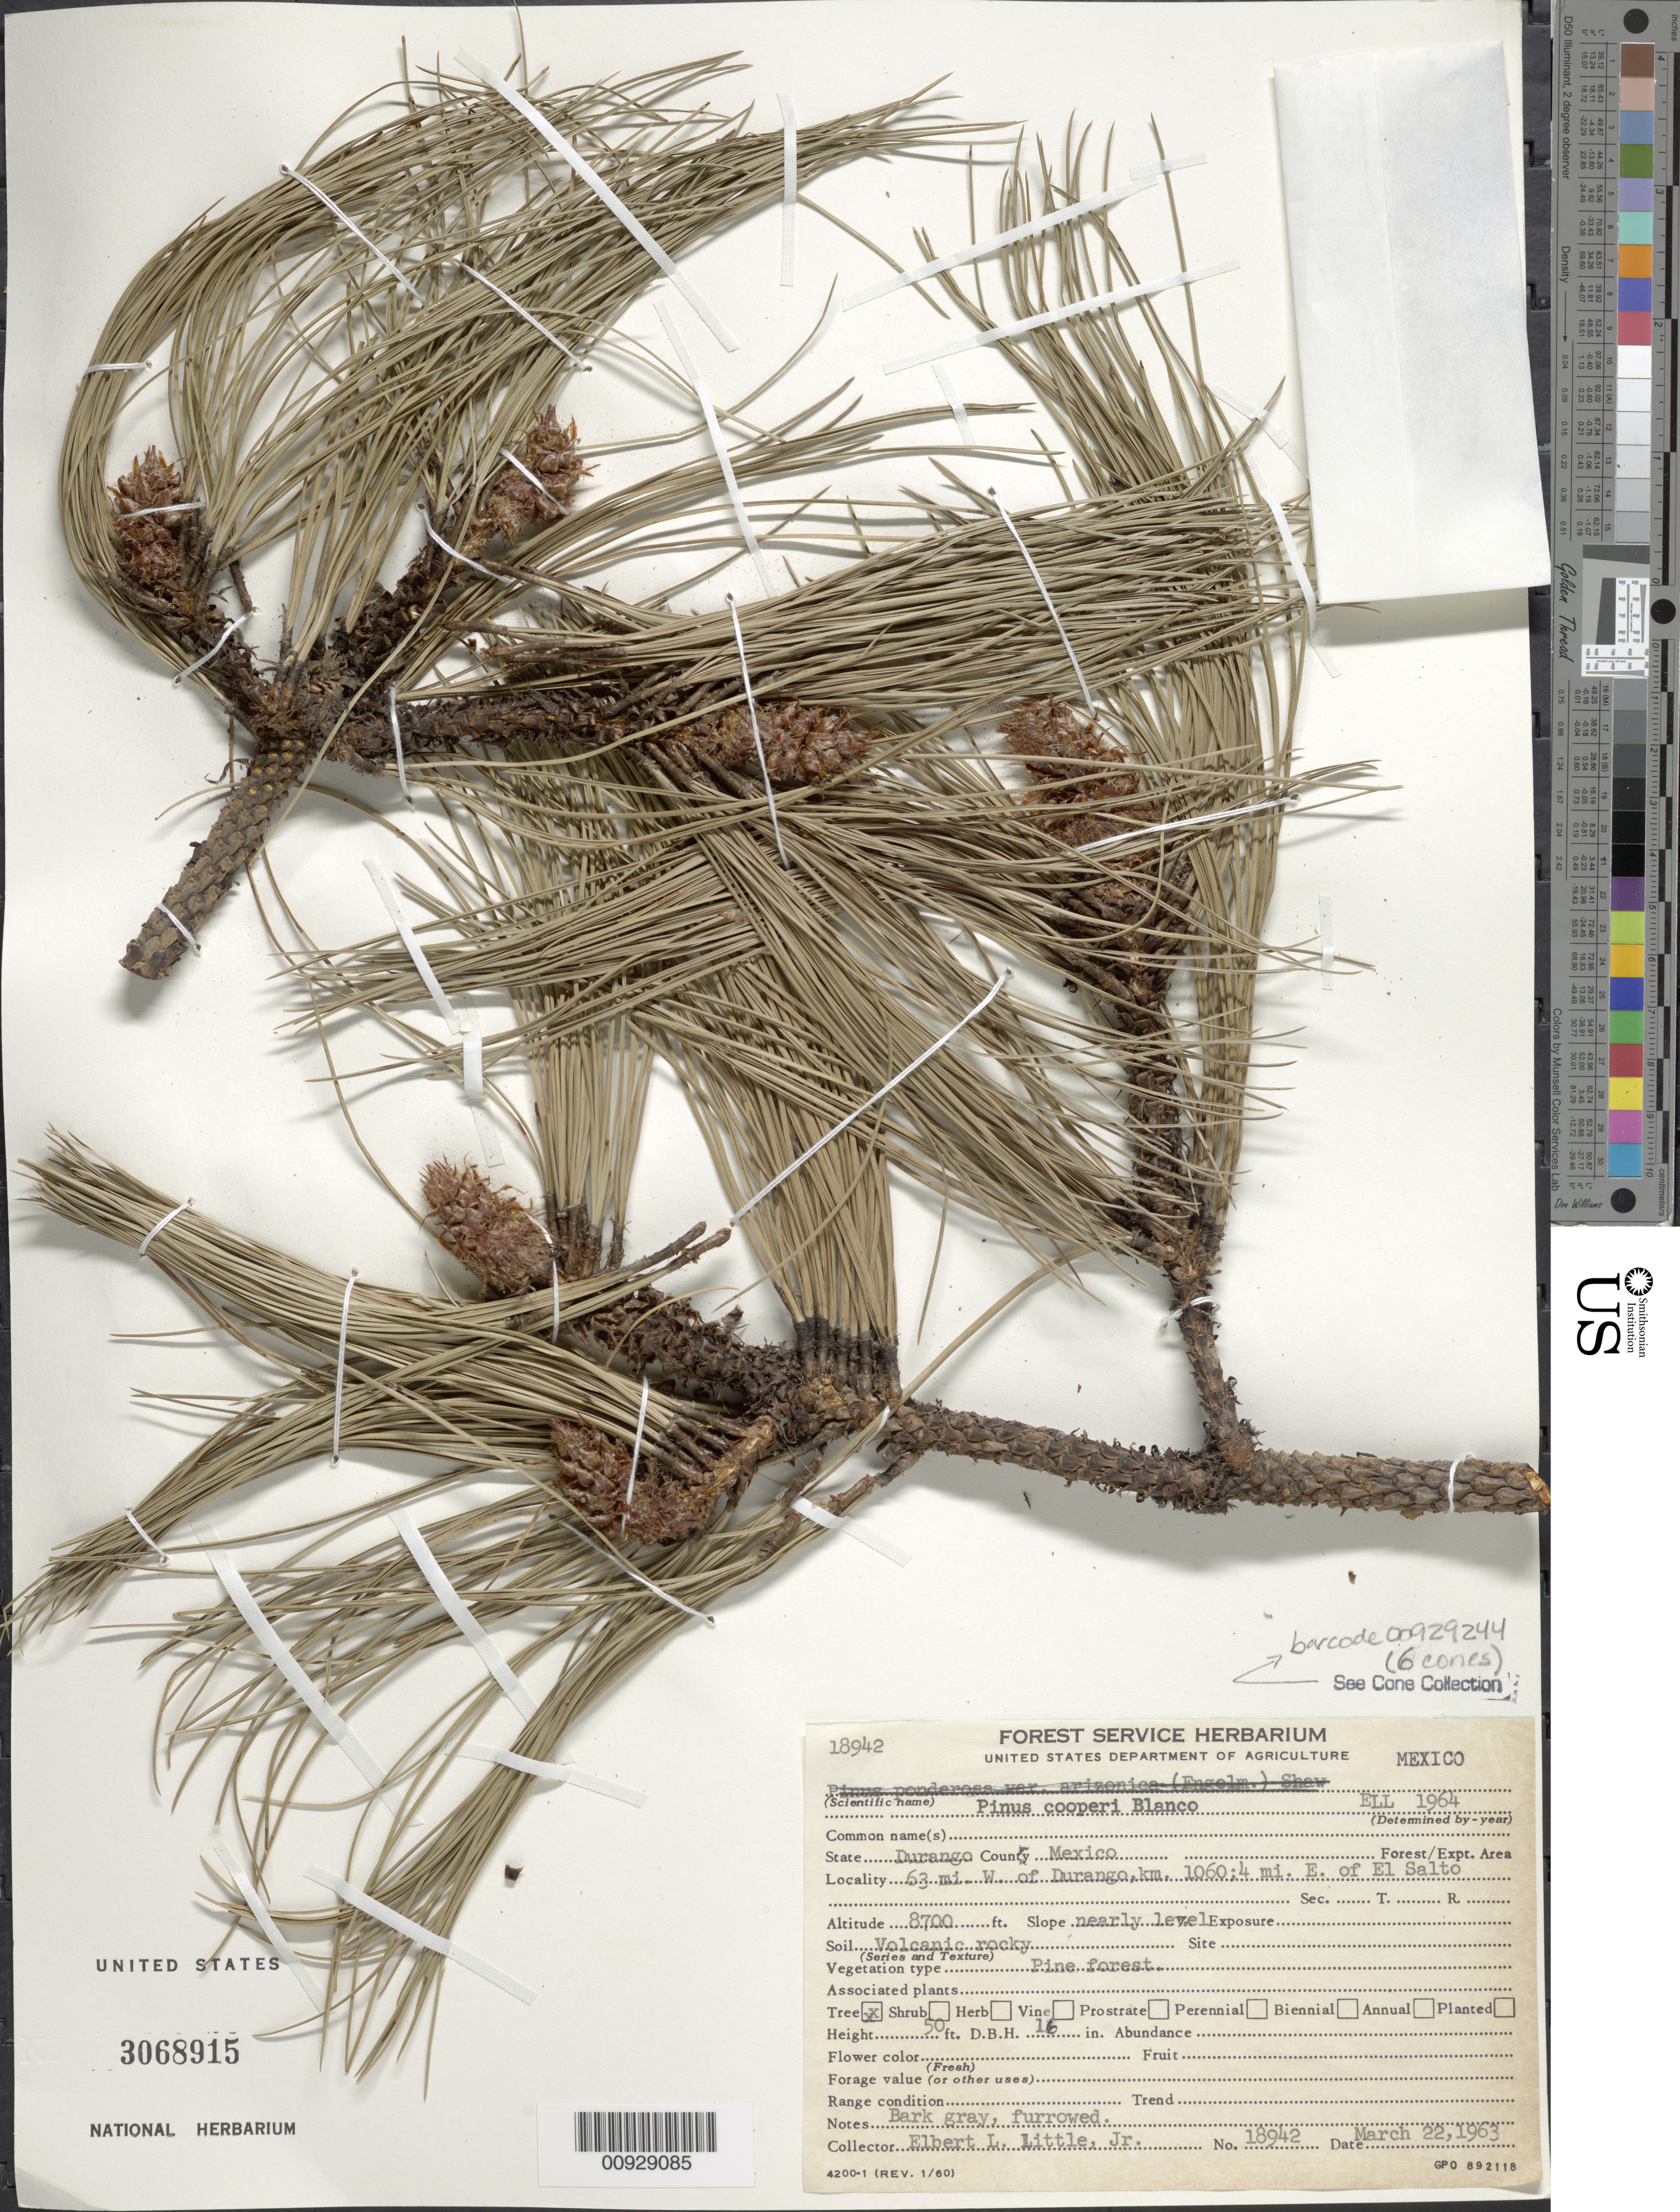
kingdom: Plantae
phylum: Tracheophyta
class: Pinopsida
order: Pinales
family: Pinaceae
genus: Pinus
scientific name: Pinus cooperi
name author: C.E. Blanco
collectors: E. L. Little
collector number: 18942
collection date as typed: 22 Mar 1963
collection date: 1963-03-22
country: Mexico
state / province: Durango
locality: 63 mi. W of Durango; km. 1060; 4 mi. E of El Salto.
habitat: Pine forest, slope nearly level. Soil volcanic rocky.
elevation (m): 2652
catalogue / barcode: US 3068915